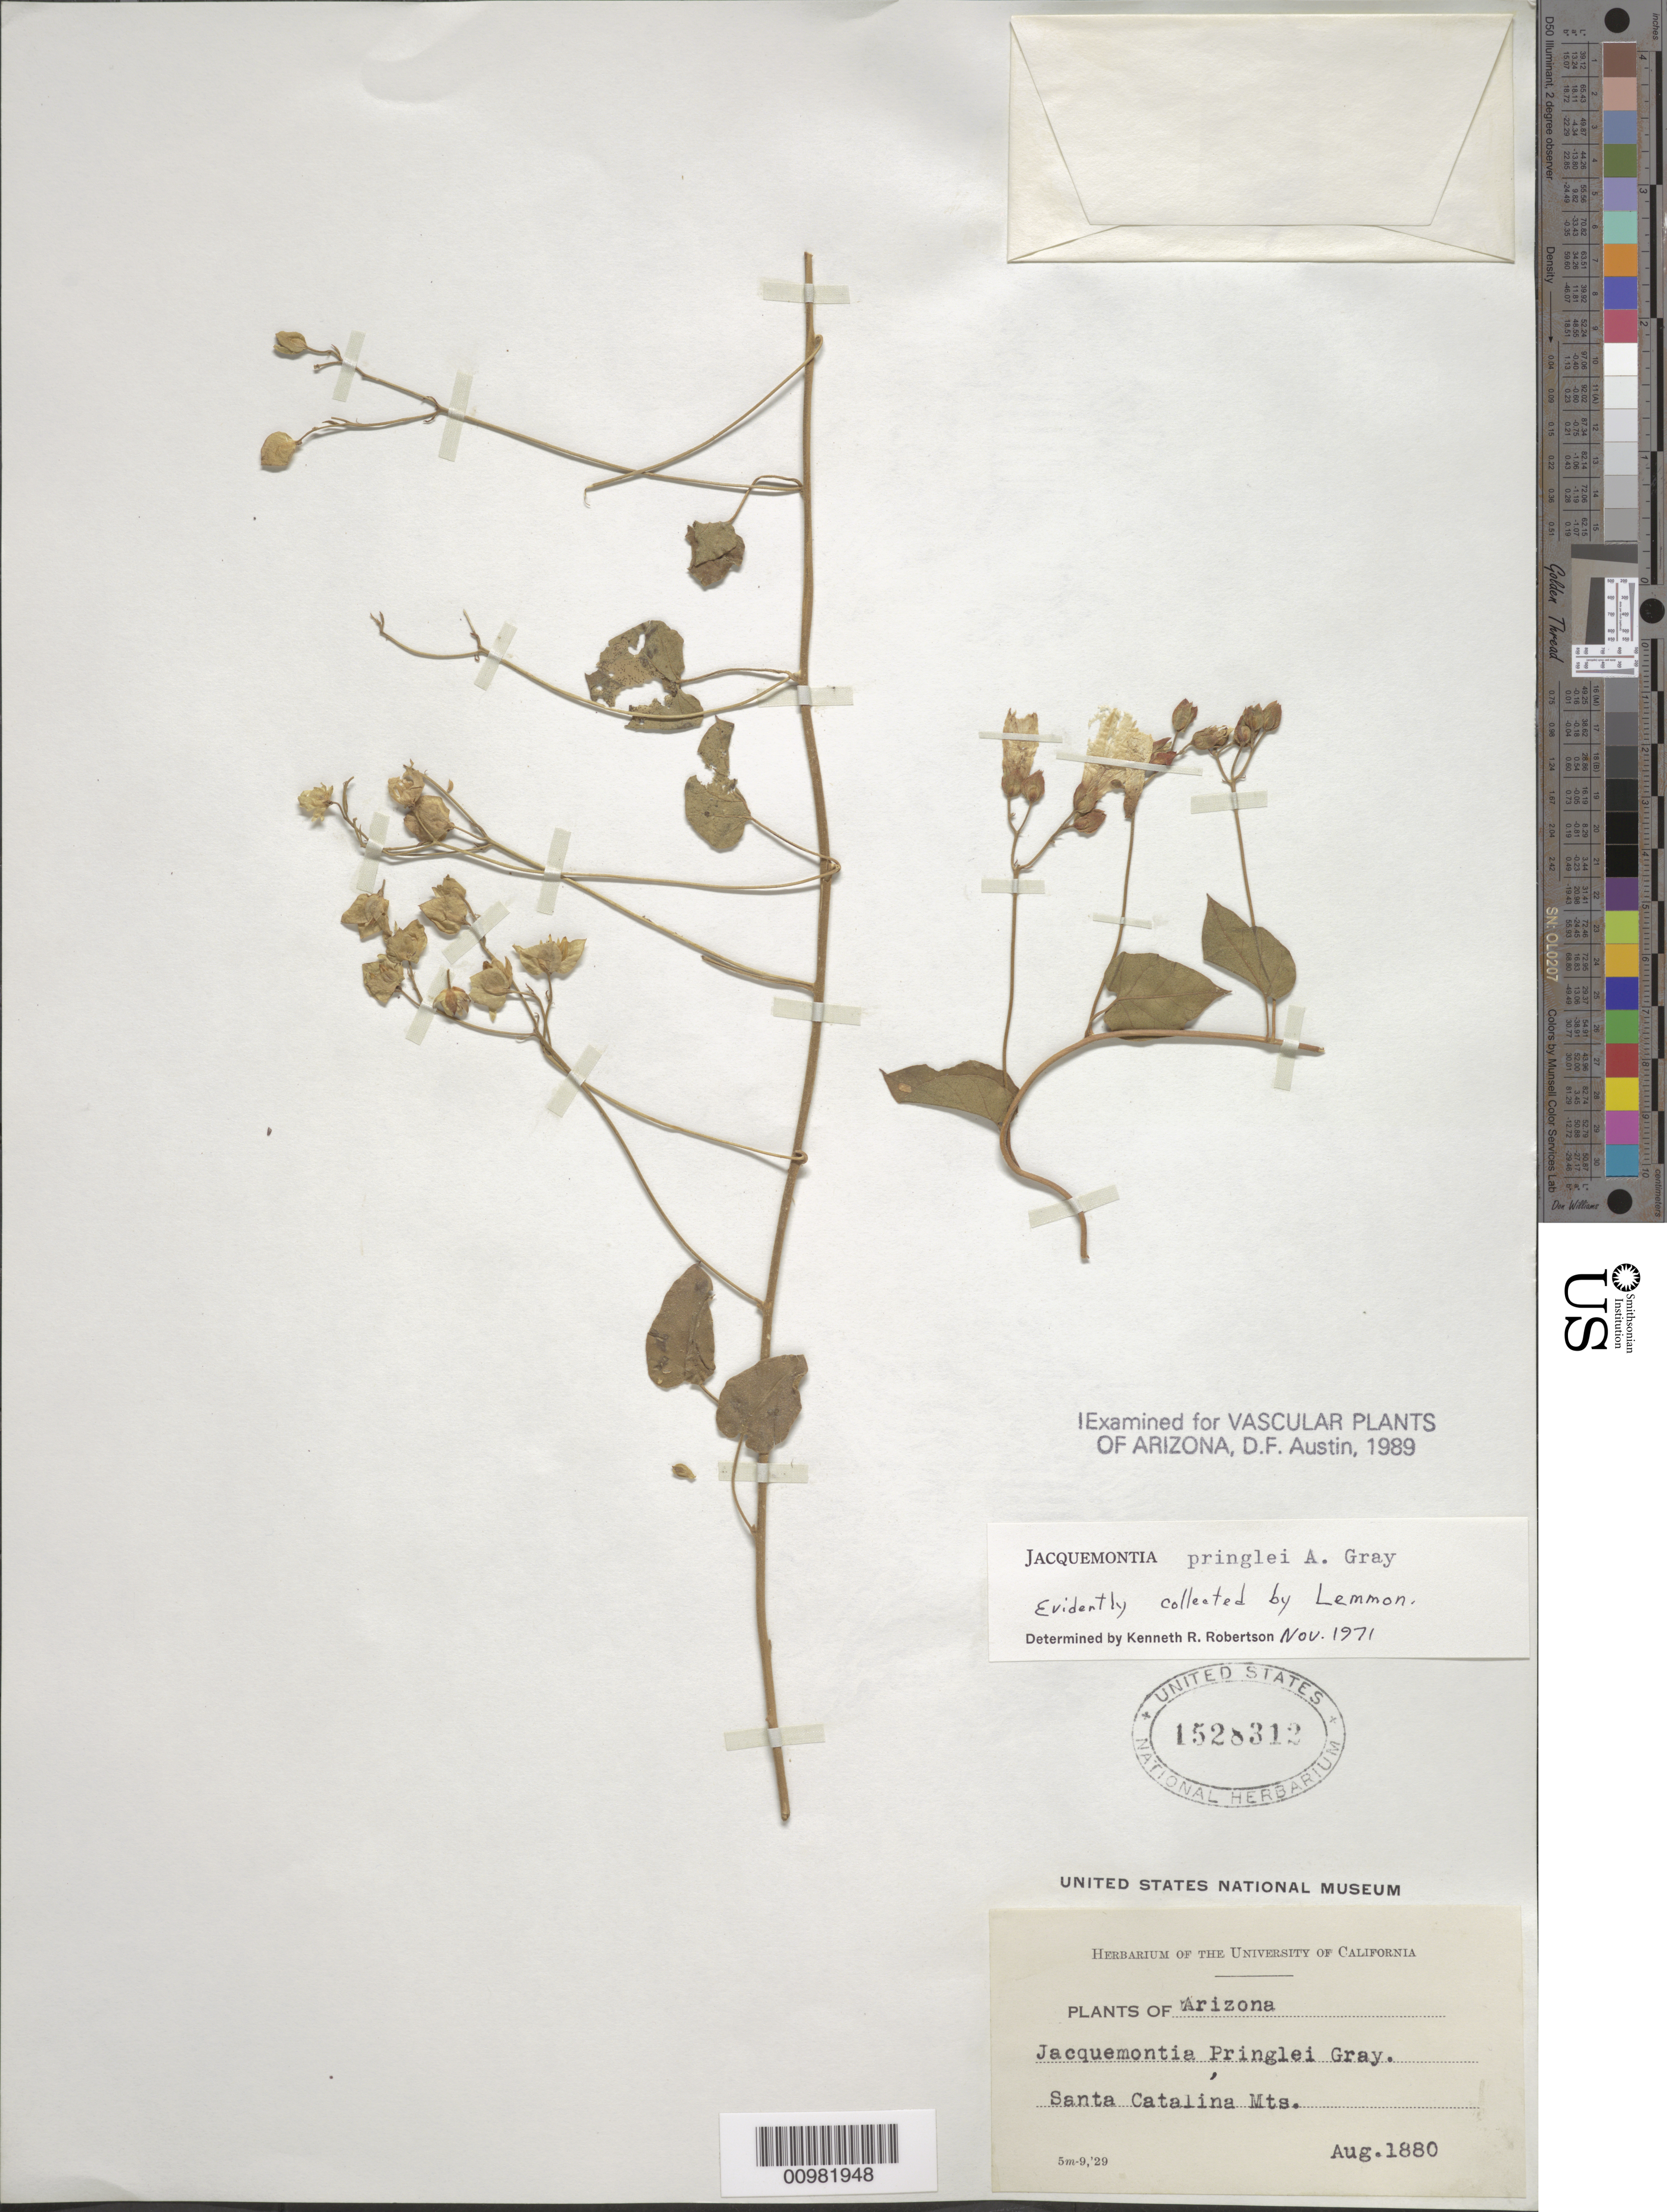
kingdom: Plantae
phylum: Tracheophyta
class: Magnoliopsida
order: Solanales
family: Convolvulaceae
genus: Jacquemontia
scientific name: Jacquemontia pringlei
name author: A. Gray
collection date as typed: Aug 1880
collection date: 1880-08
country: United States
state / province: Arizona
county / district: Pima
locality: Santa Catalina Mts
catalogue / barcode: US 1528312